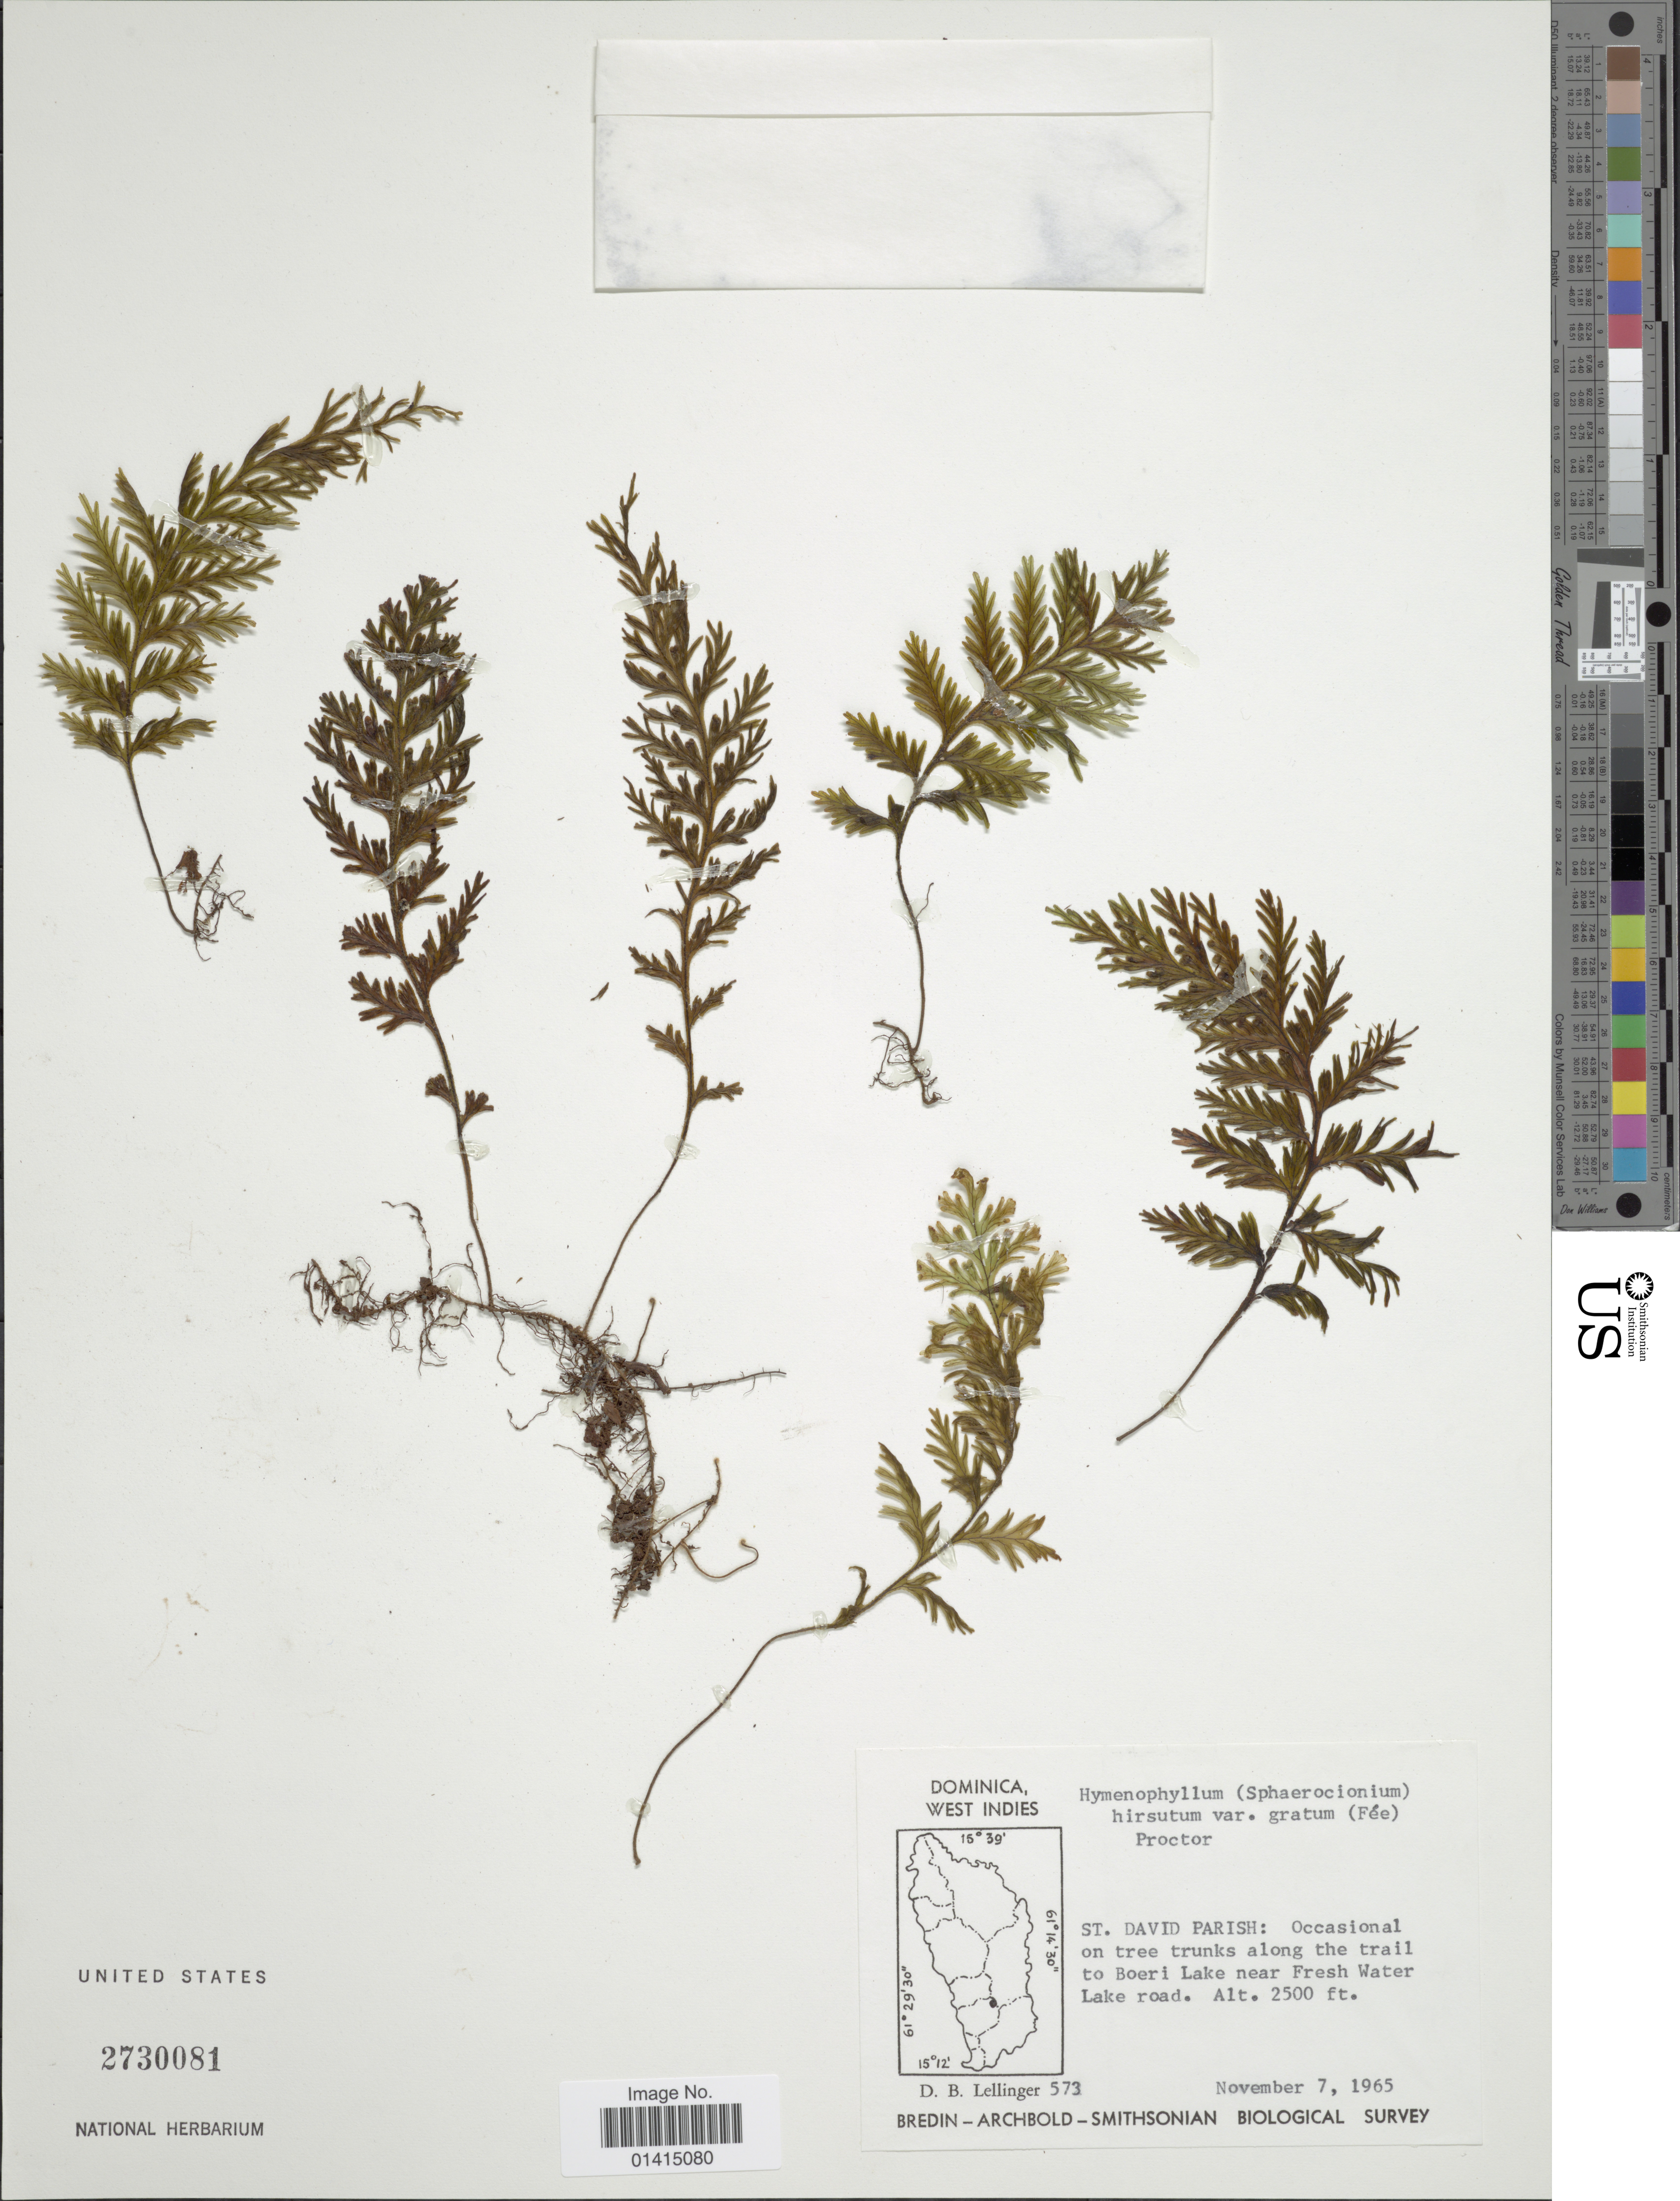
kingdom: Plantae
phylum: Tracheophyta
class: Polypodiopsida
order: Hymenophyllales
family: Hymenophyllaceae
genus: Hymenophyllum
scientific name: Hymenophyllum hirtellum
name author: Sw. in Schrad.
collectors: D. B. Lellinger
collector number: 573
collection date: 1965-11-07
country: Dominica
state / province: St. David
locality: Dominica, West Indies, St. David parish: occasional on tree trunks along the trail to Boeri Lake near Fresh Water Lake road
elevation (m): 762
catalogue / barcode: US 2730081